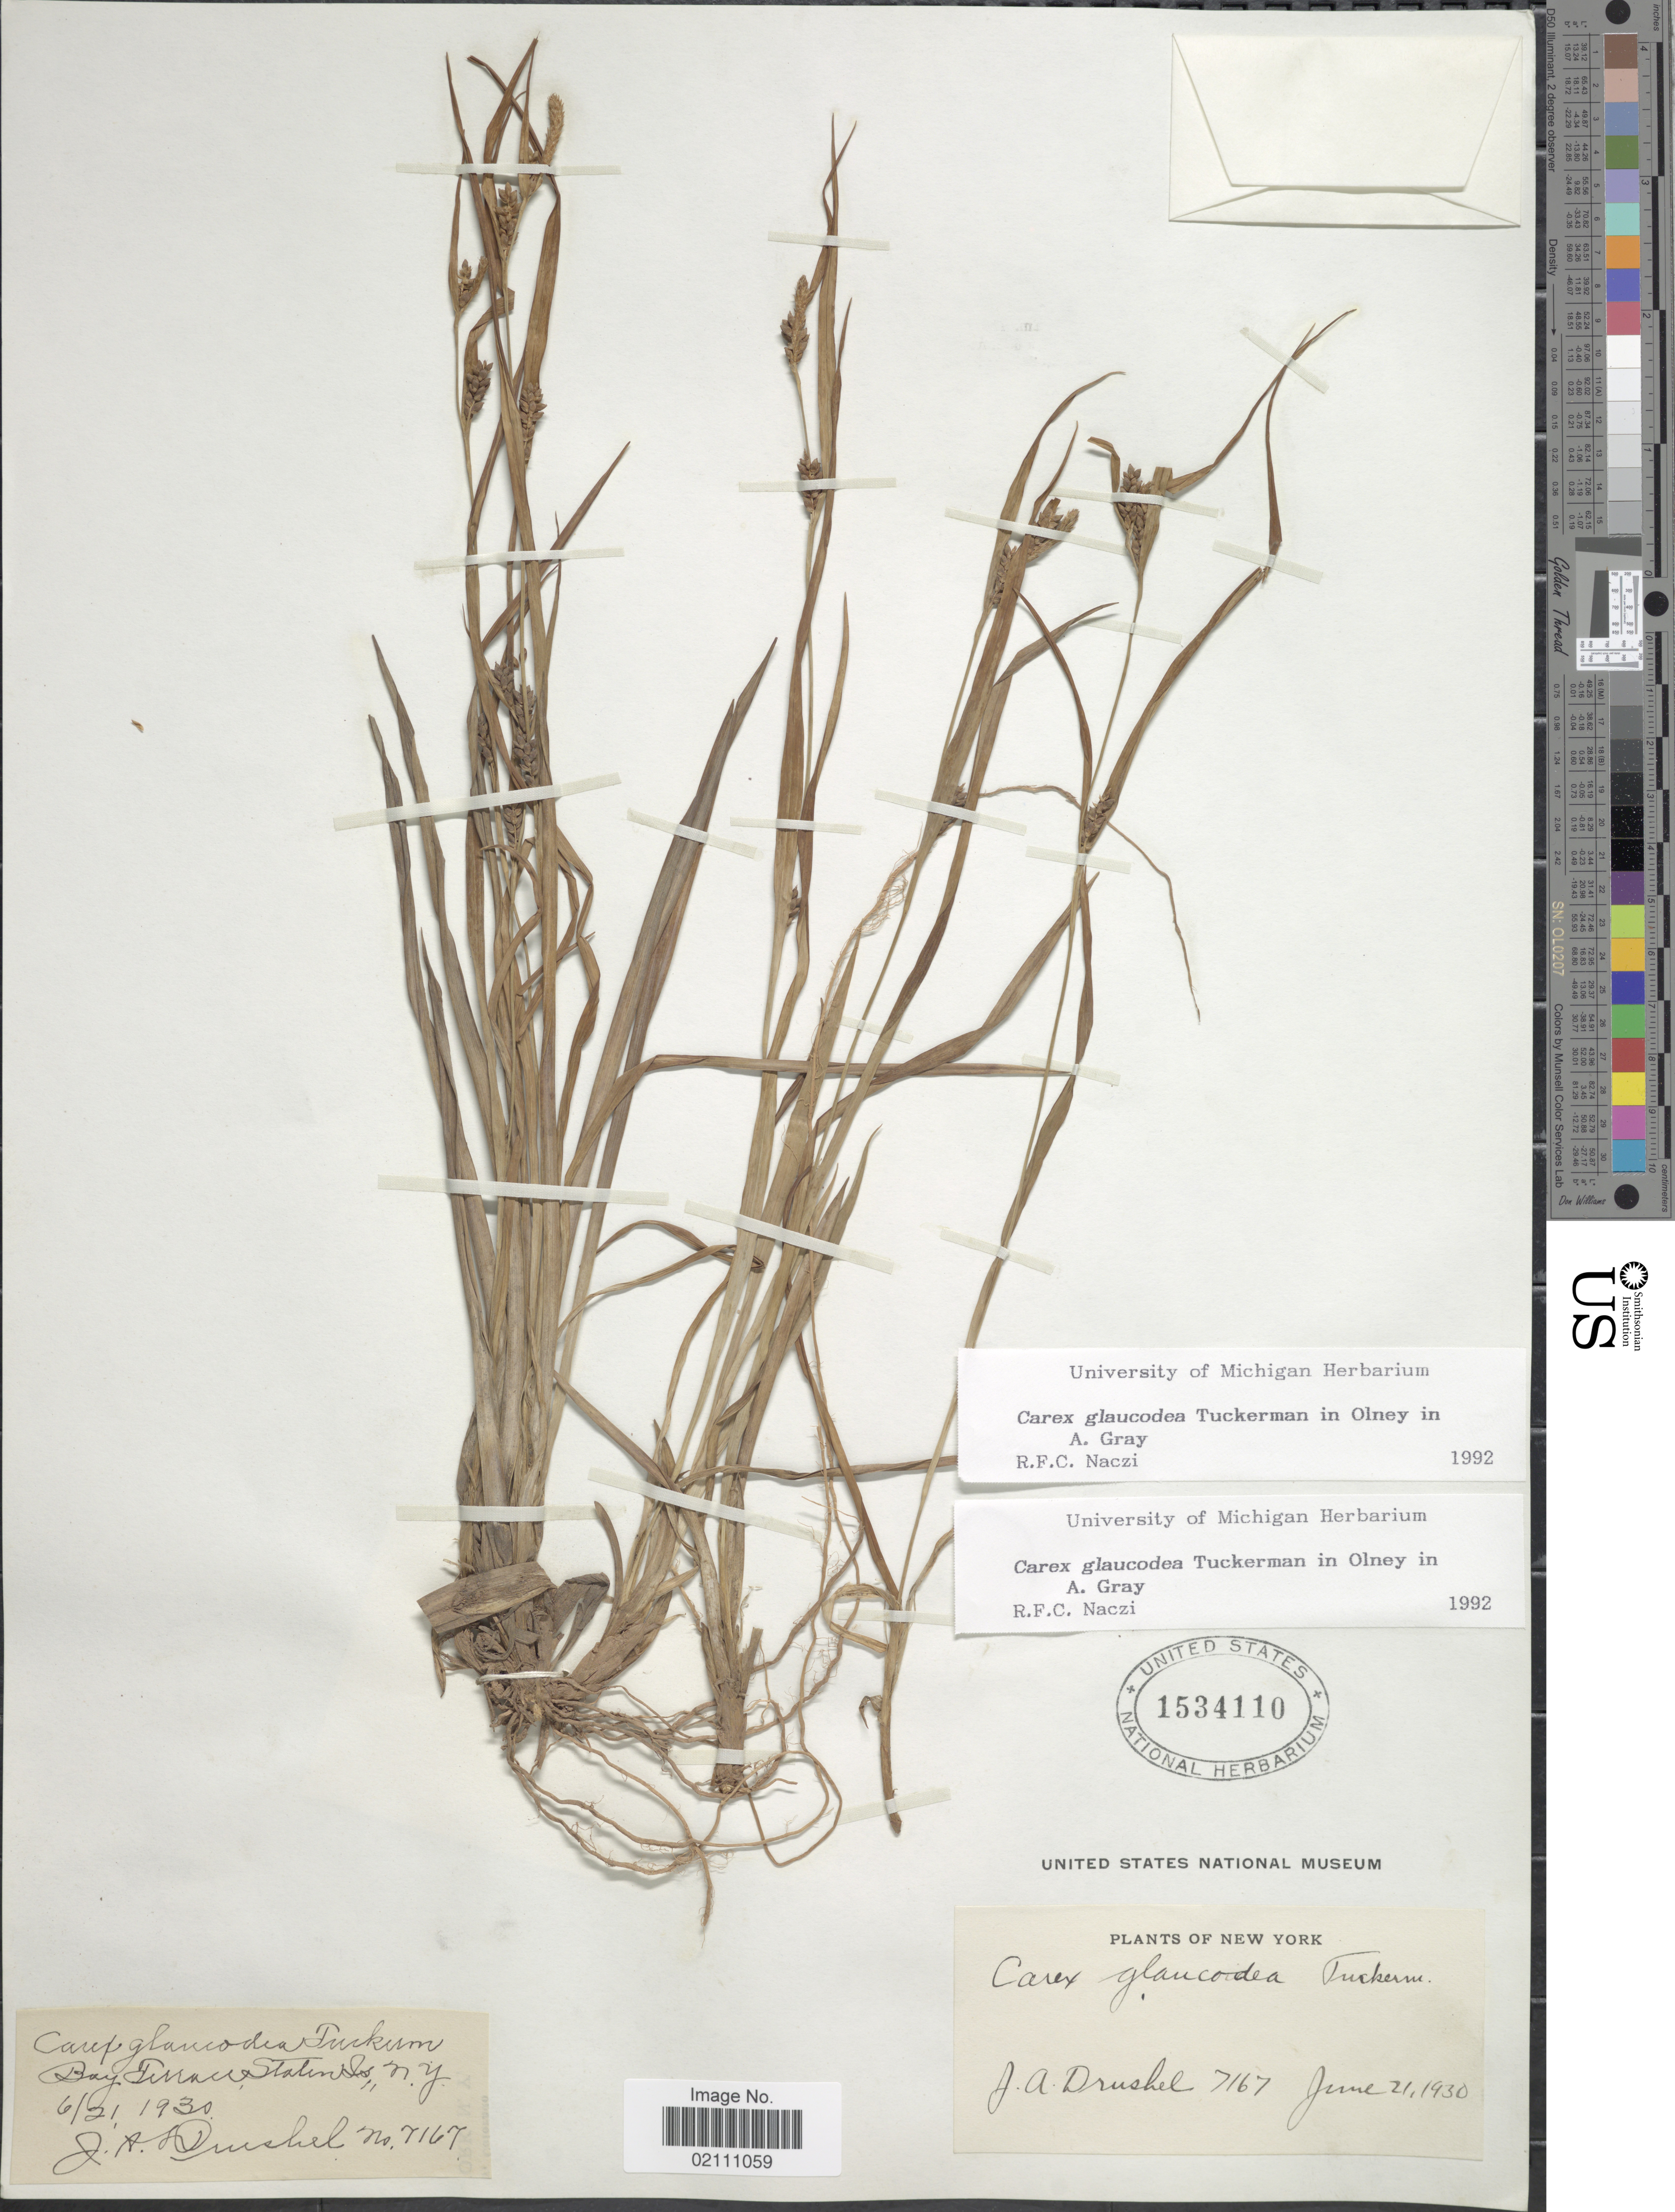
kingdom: Plantae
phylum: Tracheophyta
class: Liliopsida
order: Poales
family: Cyperaceae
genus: Carex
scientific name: Carex glaucodea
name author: Tuck. ex Olney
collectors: J. A. Drushel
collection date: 1930-06-21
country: United States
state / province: New York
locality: Bay Terrace Staten Is., N. Y.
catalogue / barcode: US 1534110